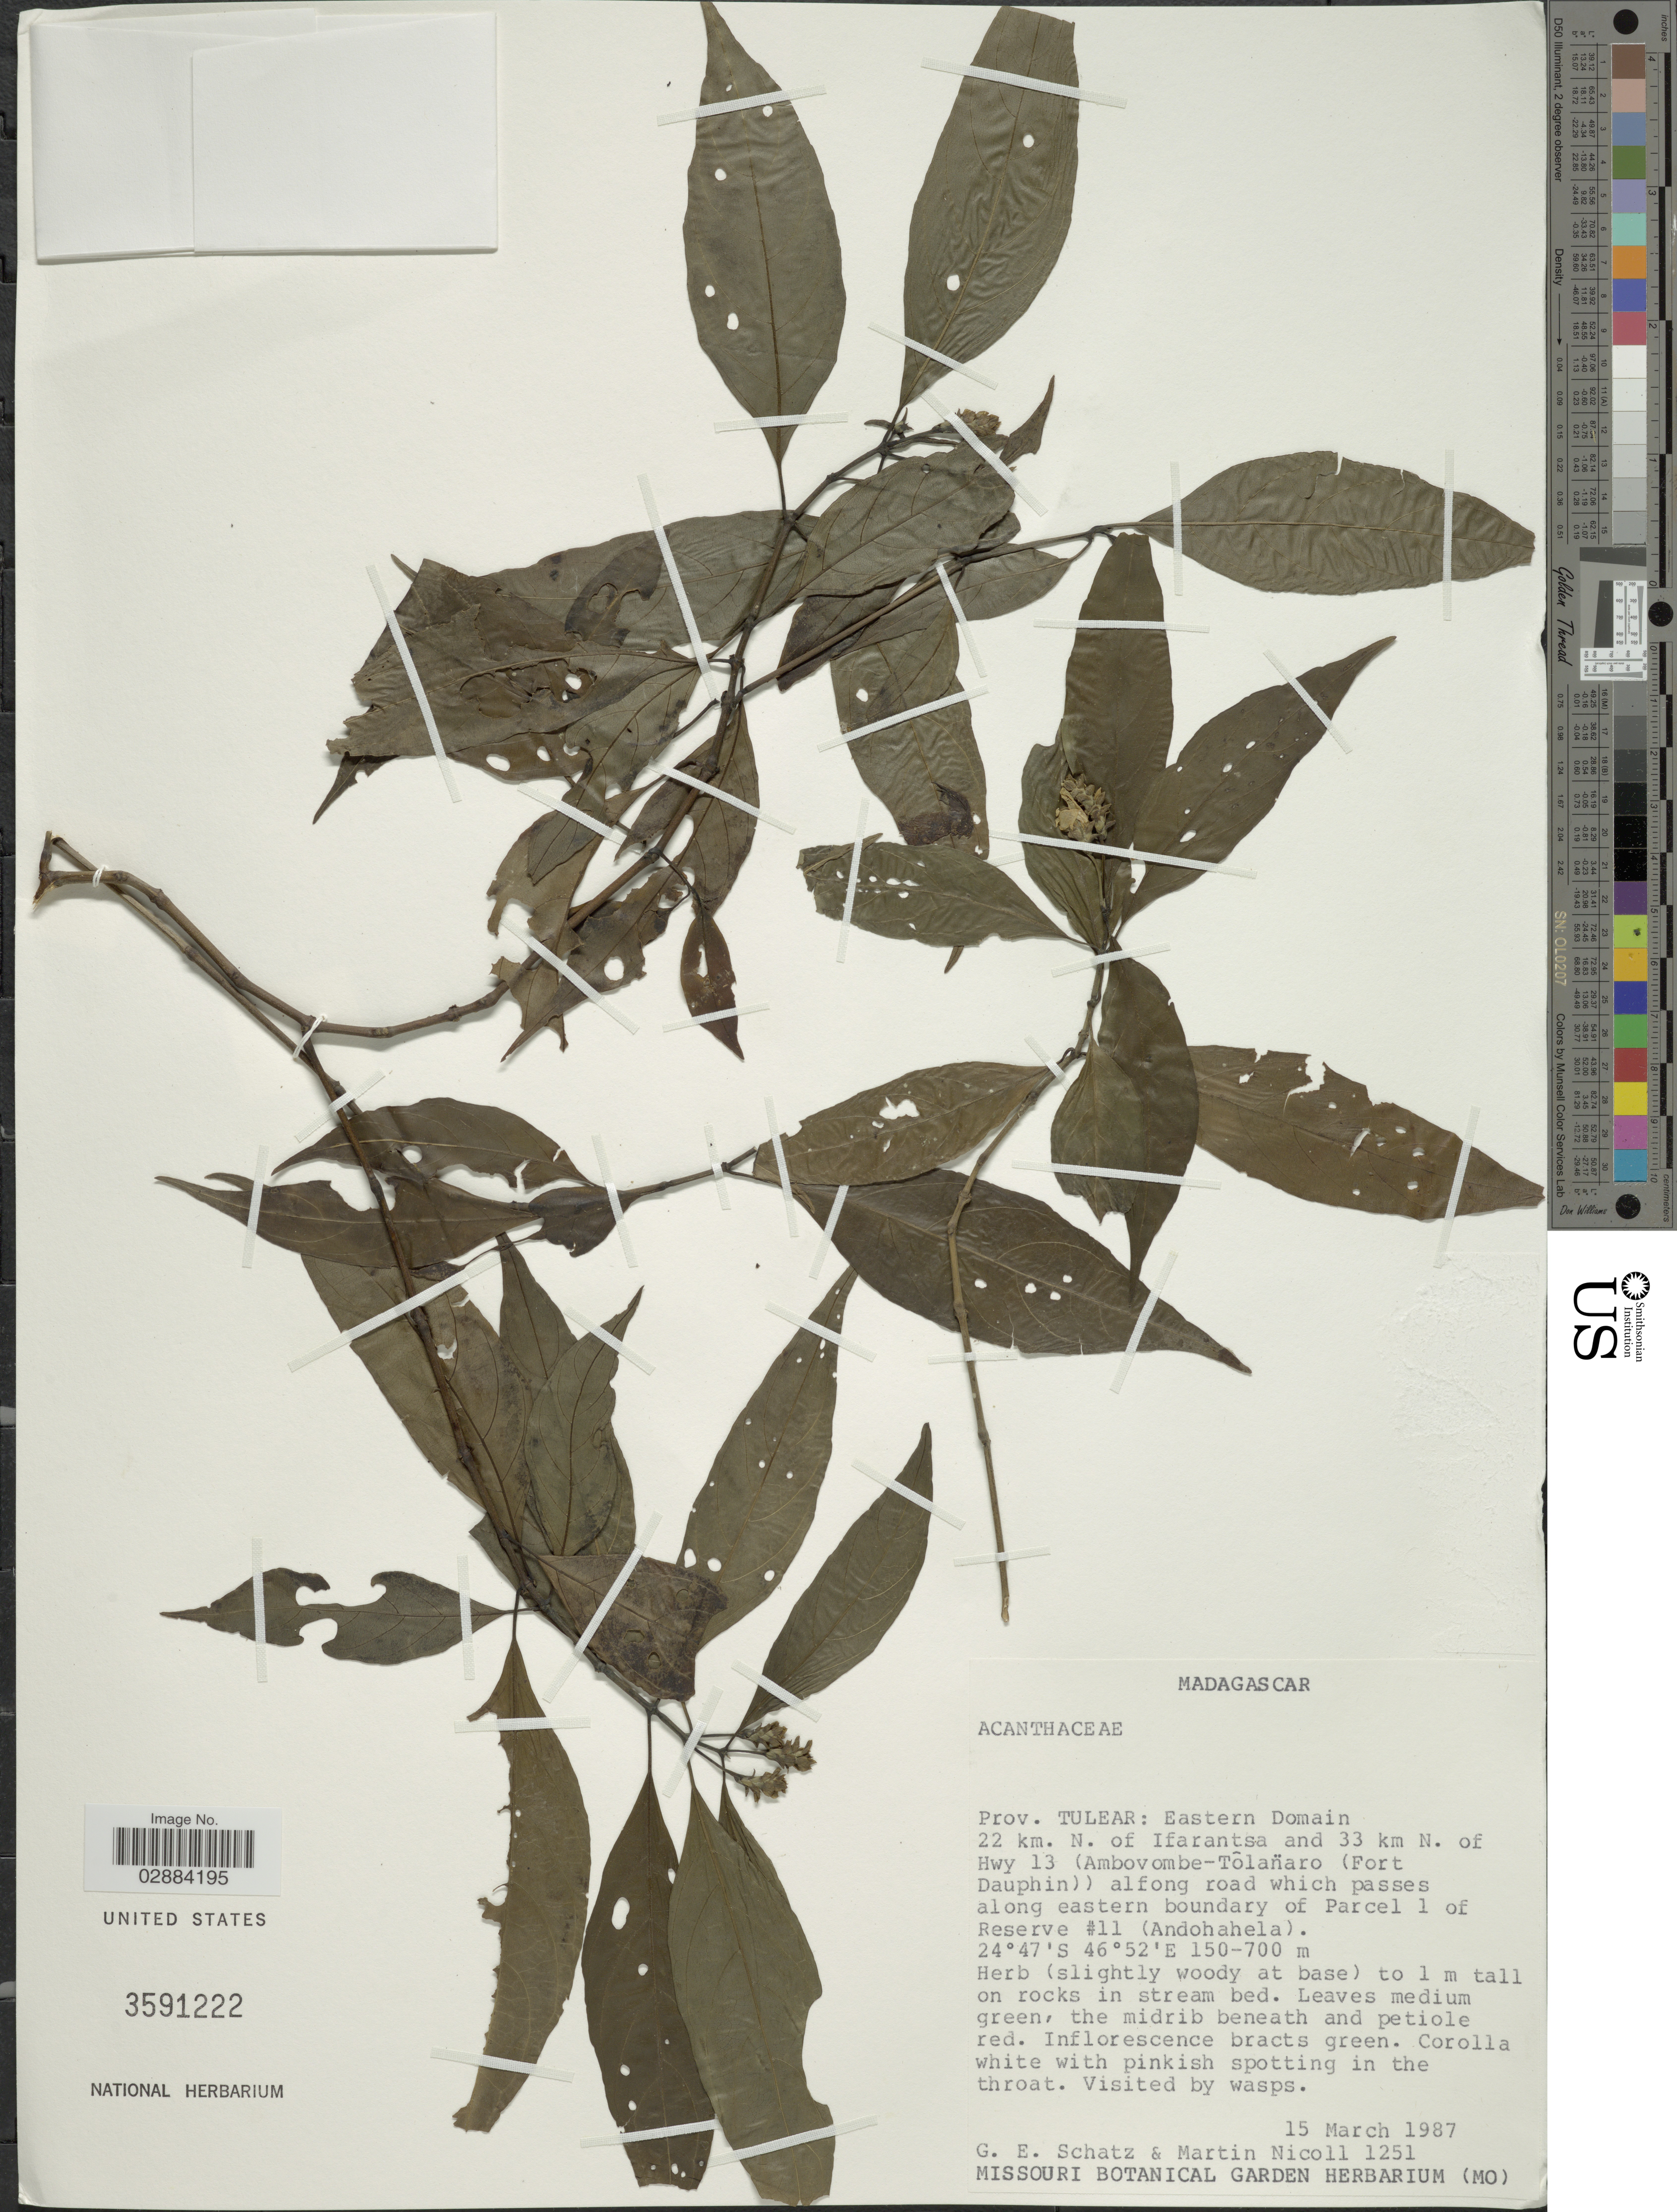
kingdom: Plantae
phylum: Tracheophyta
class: Magnoliopsida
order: Lamiales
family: Acanthaceae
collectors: G. Schatz & M. Nicoll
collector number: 1251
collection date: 1987-03-15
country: Madagascar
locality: Prov. Tulear: Eastern Domain. 22 km. N. of Ifarantsa and 33 km N. of Hwy 13 (Ambovombe-Tôlañaro (Fort Dauphin) alfong road which passes along eastern boundary of Parcel 1 of Reserve #11 (Andohahela).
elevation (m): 150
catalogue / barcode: US 3591222